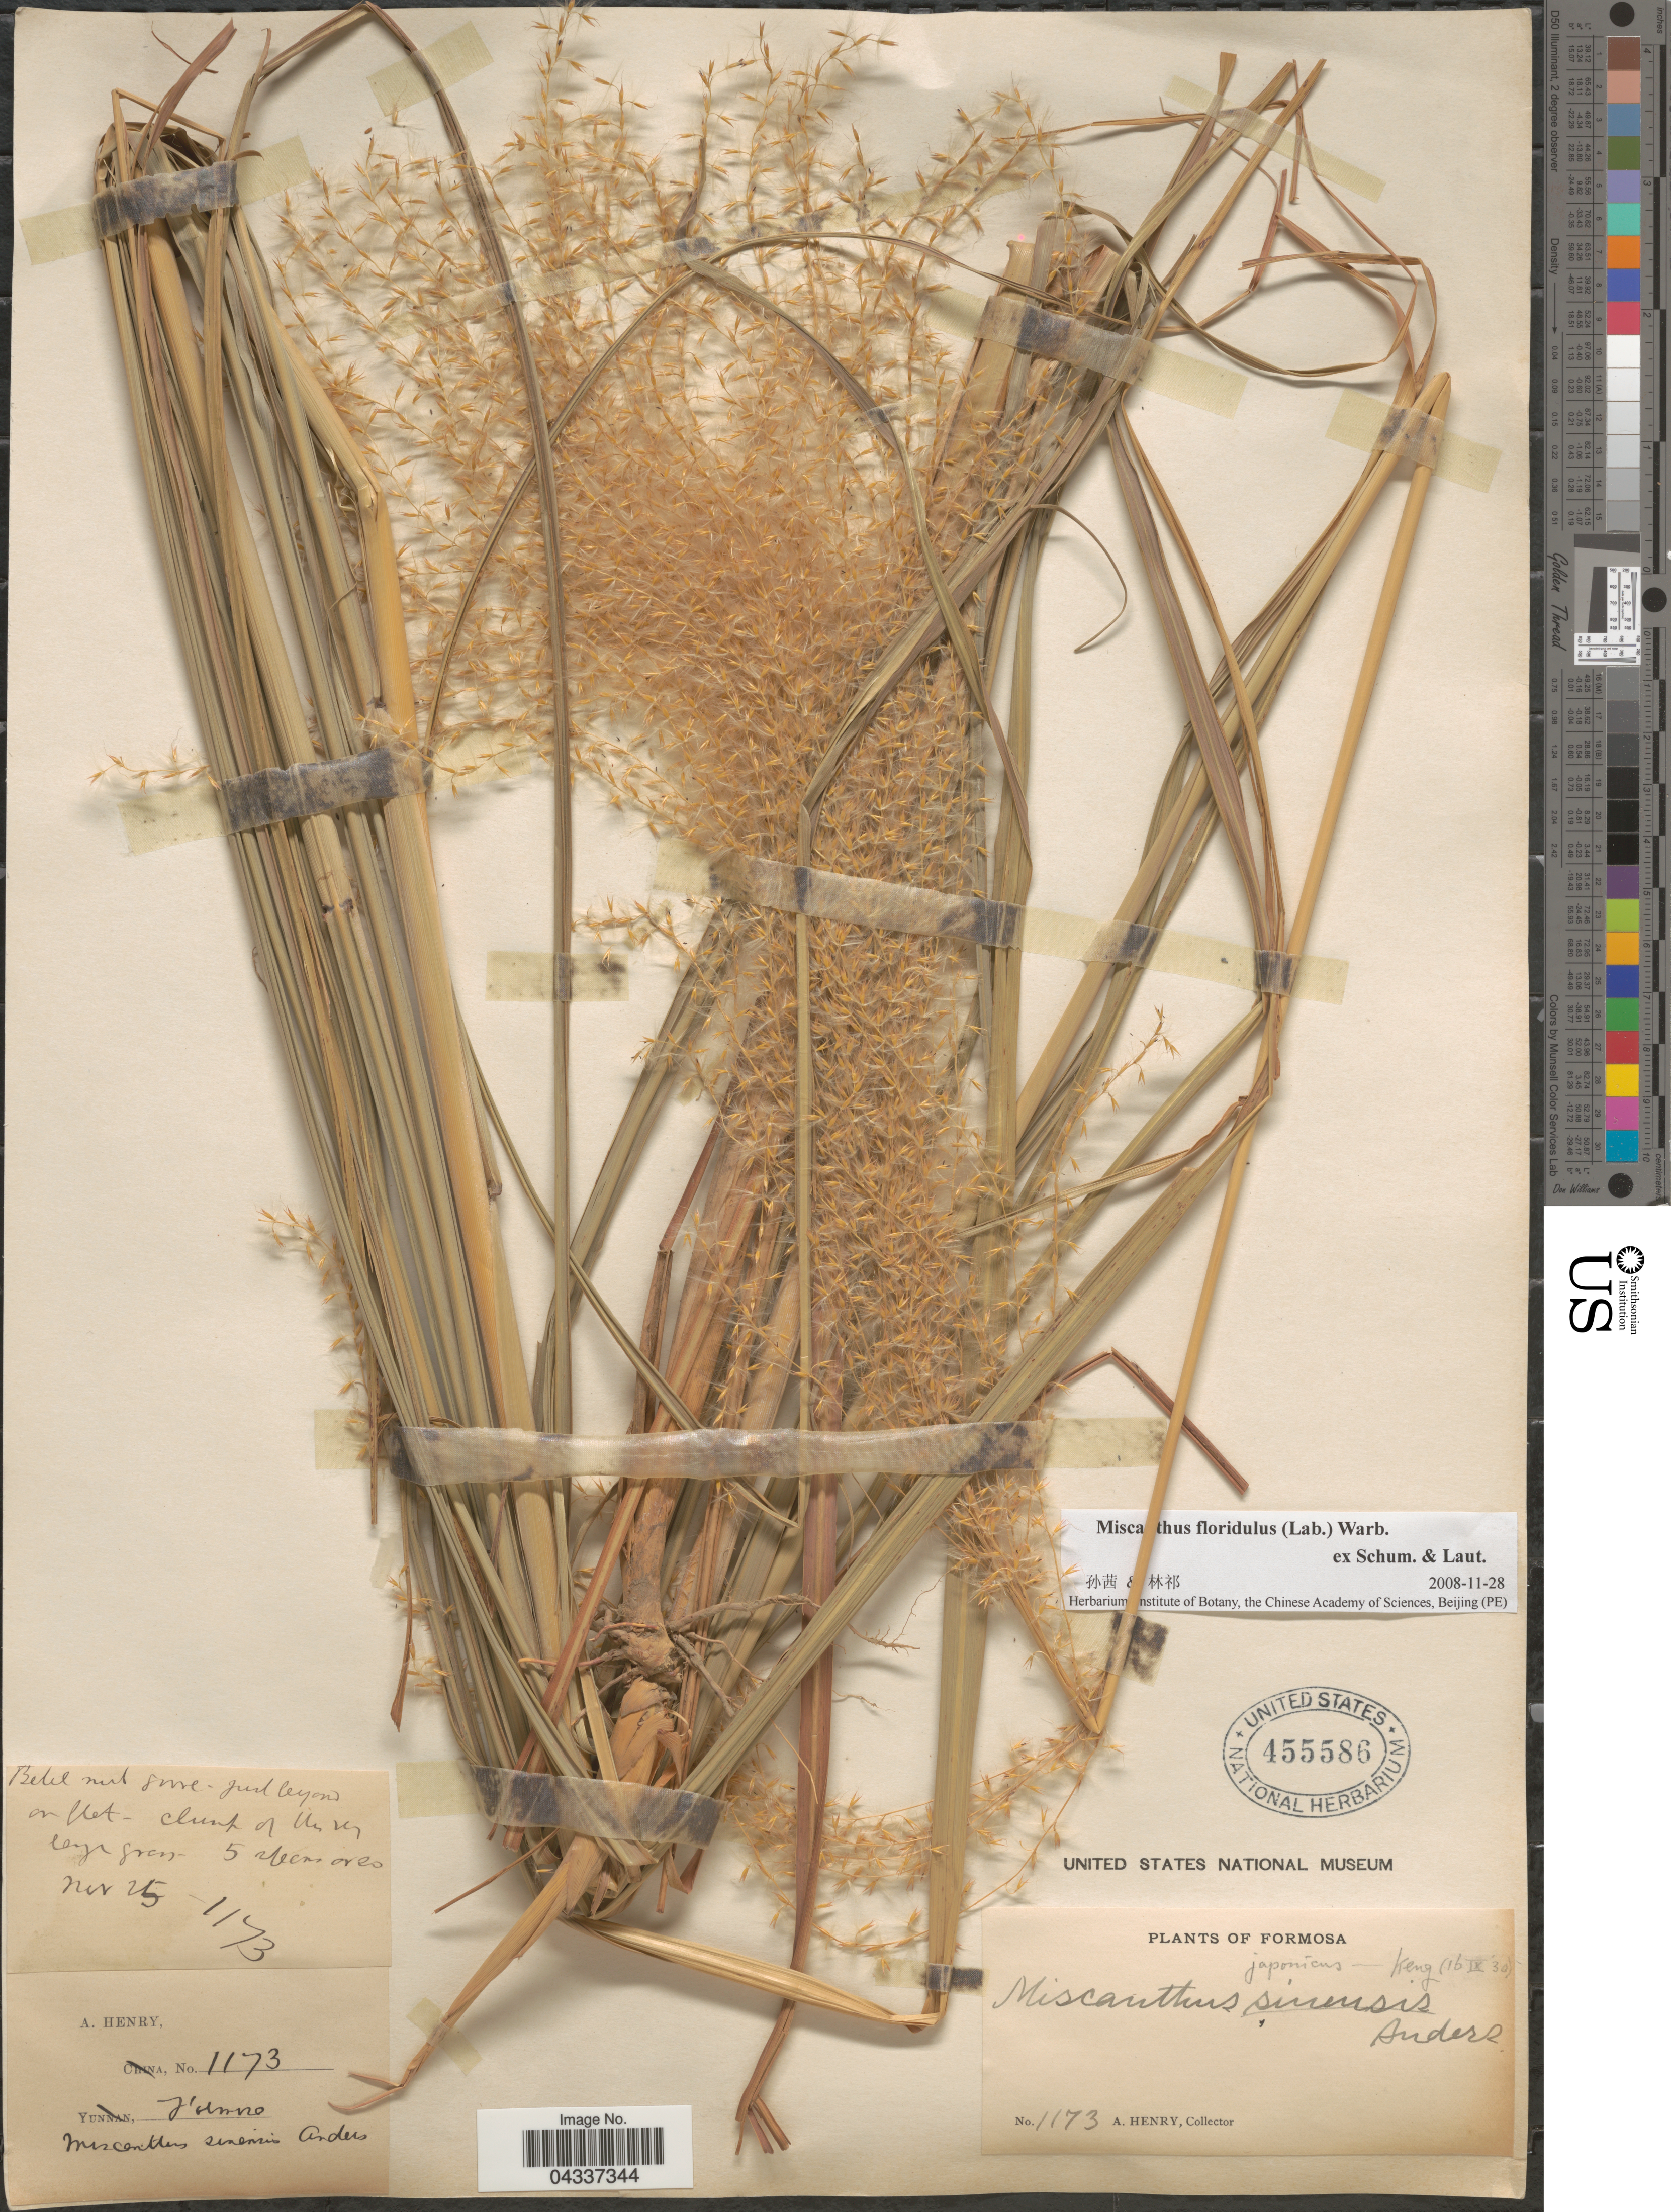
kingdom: Plantae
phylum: Tracheophyta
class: Liliopsida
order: Poales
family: Poaceae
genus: Miscanthus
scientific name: Miscanthus floridulus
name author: (Labill.) Warb.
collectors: A. Henry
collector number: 1173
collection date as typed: Transcribed d/m/y: /11/25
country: Taiwan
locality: Formosa.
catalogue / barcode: US 455586